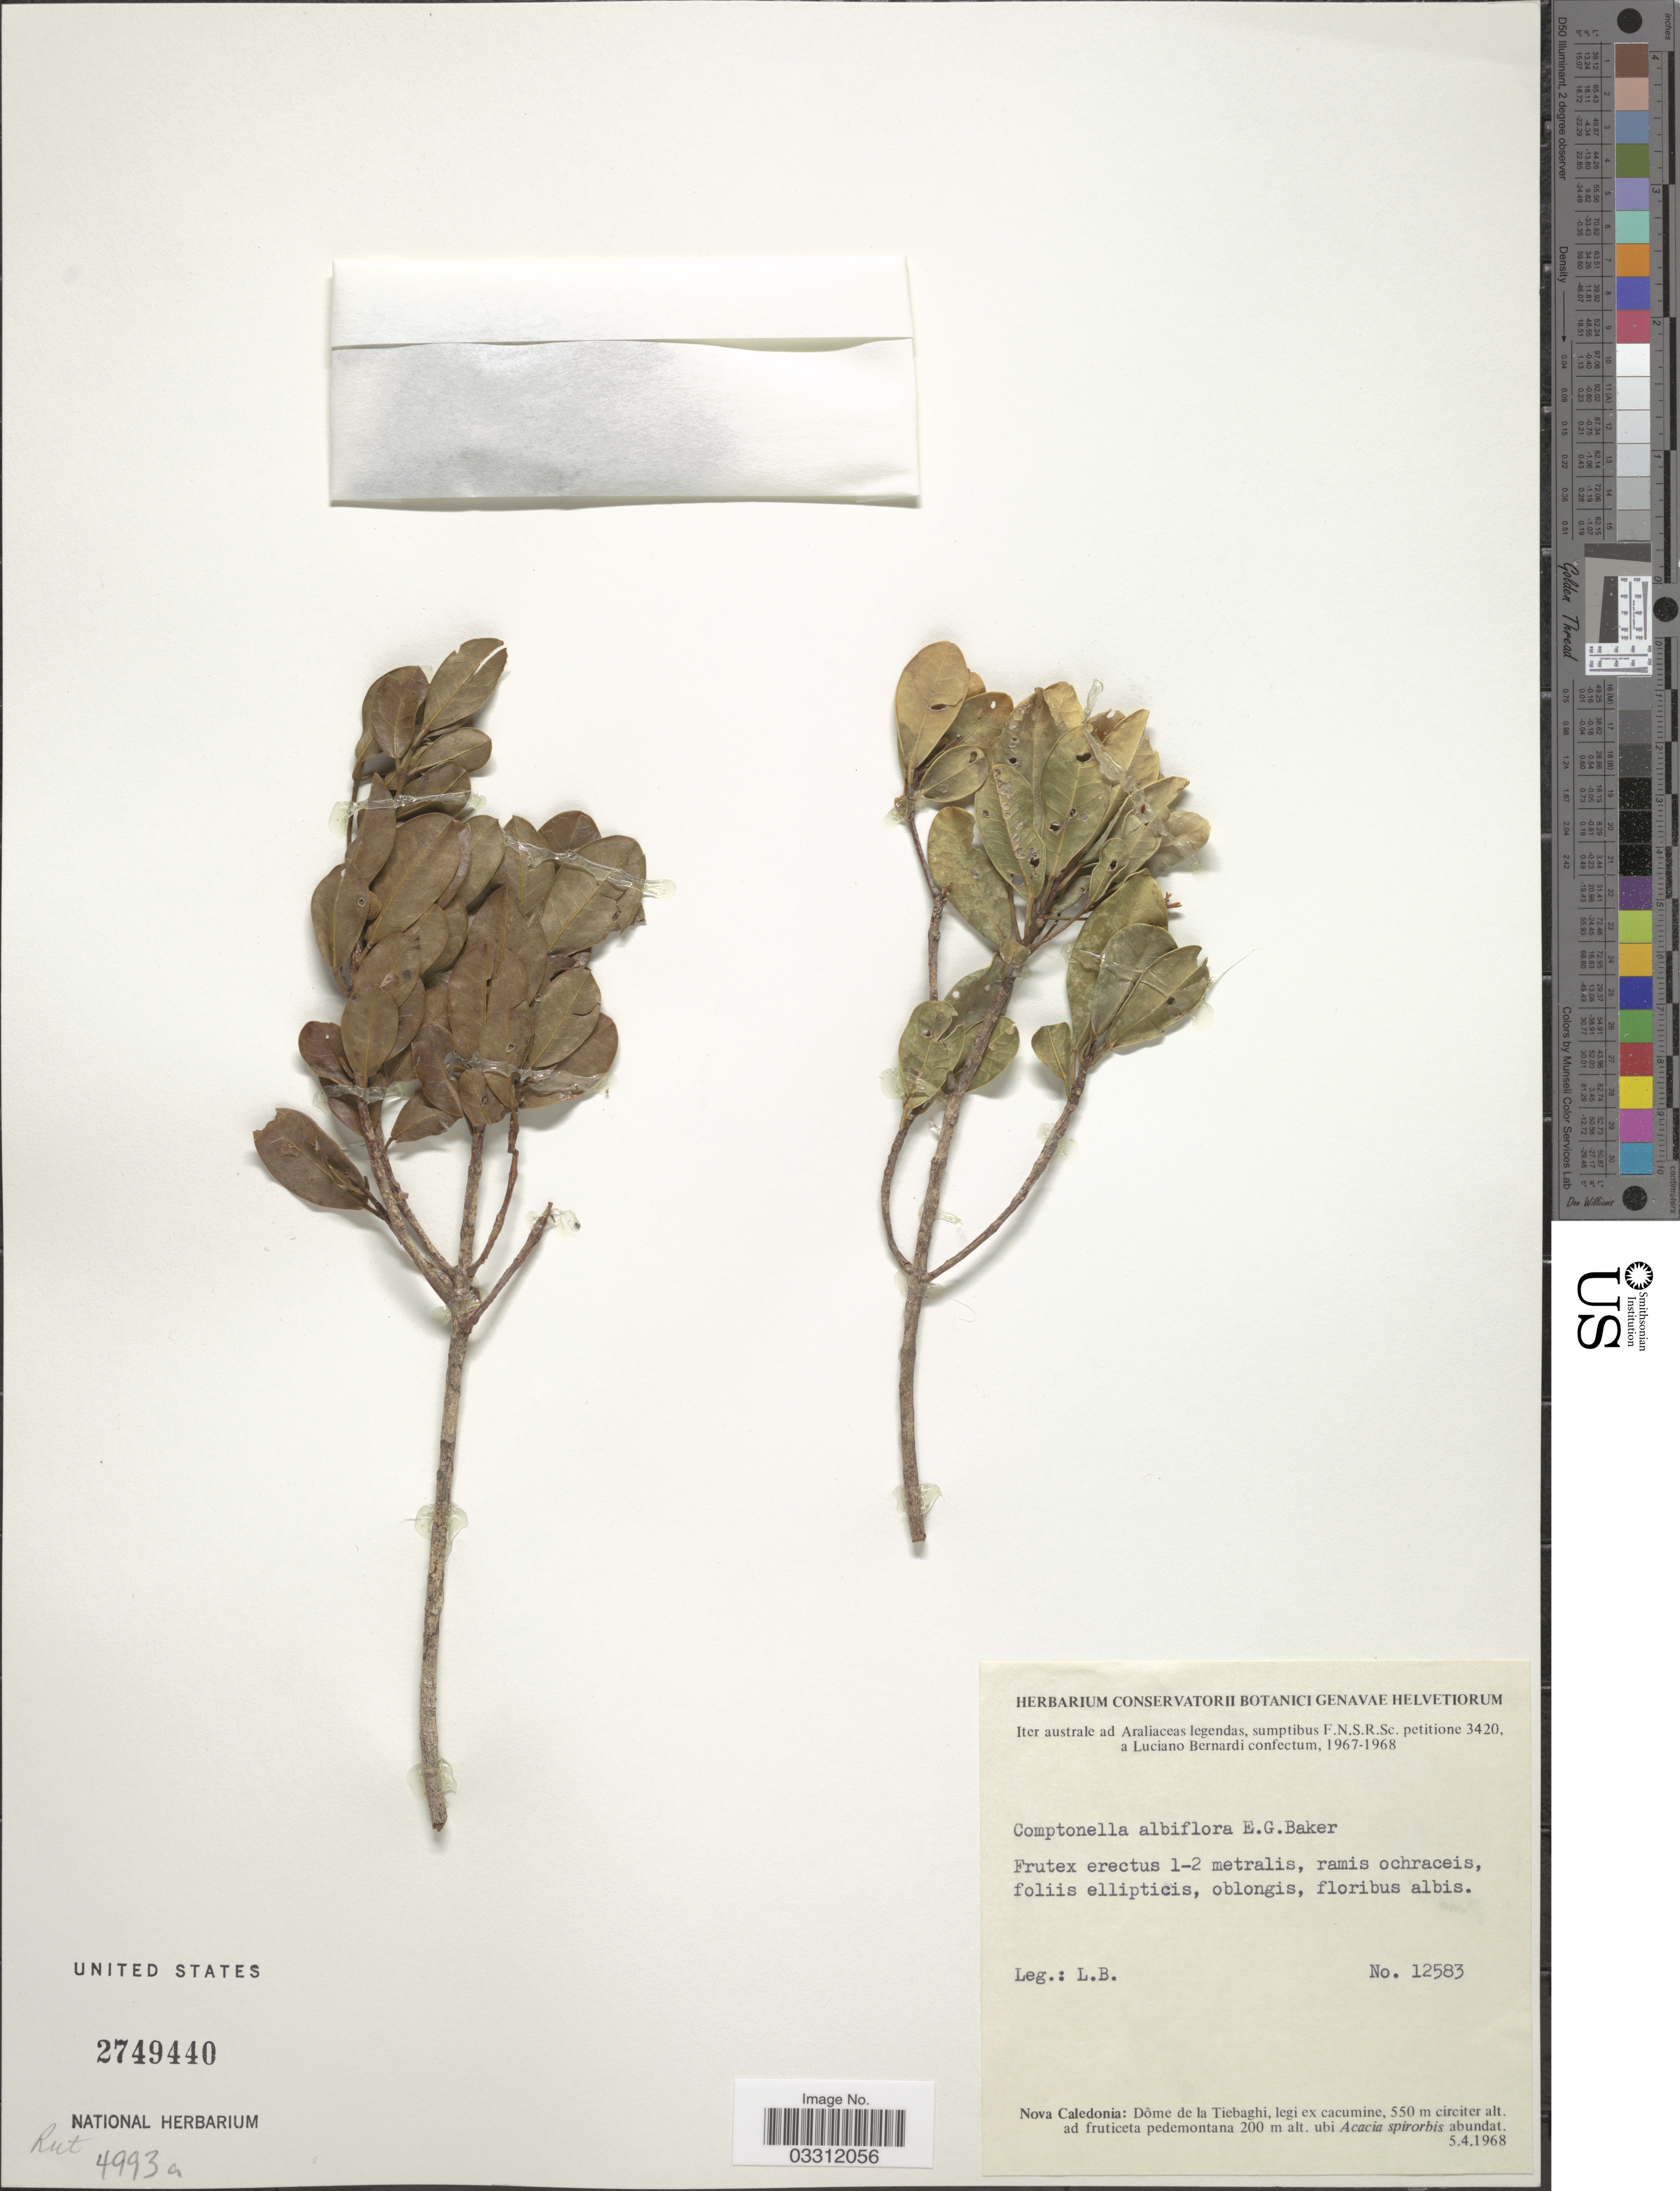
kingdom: Plantae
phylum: Tracheophyta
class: Magnoliopsida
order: Sapindales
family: Rutaceae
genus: Comptonella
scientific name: Comptonella microcarpa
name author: T.G. Hartley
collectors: L. Bernardi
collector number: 12583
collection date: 1968-04-05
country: New Caledonia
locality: Nova Caledonia: Dôme de la Tiebaghi.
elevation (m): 200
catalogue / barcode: US 2749440